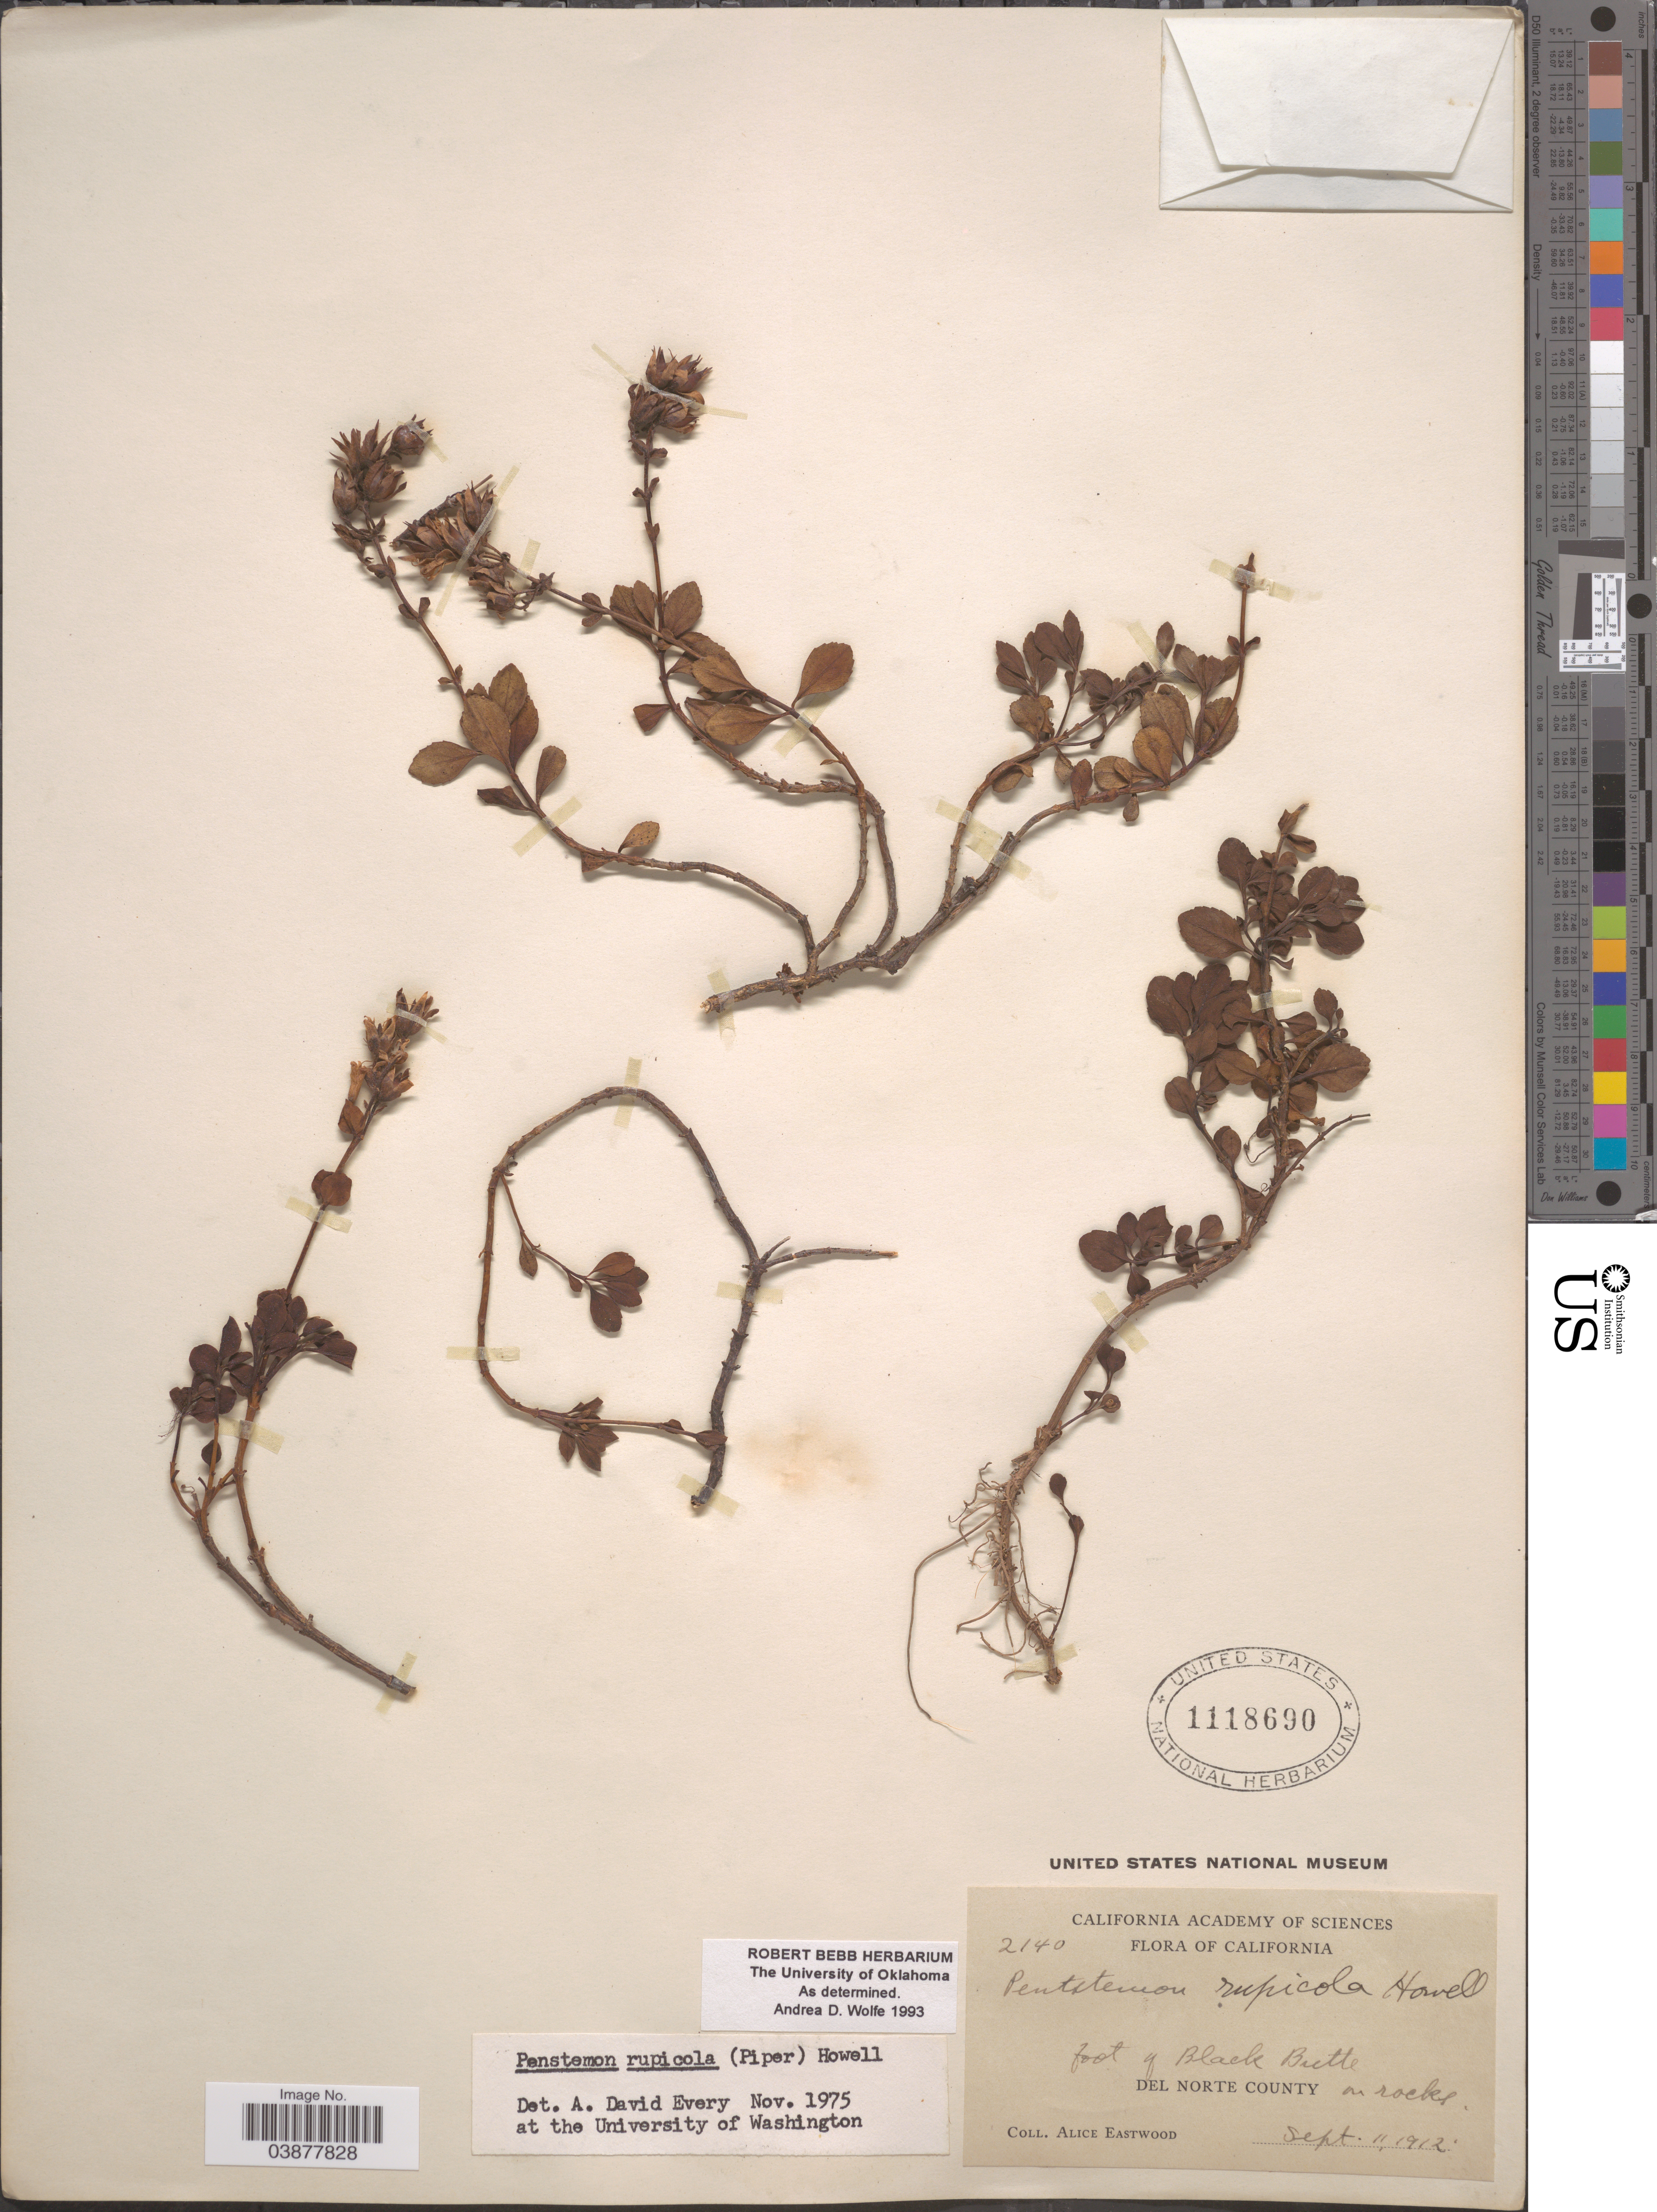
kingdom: Plantae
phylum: Tracheophyta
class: Magnoliopsida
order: Lamiales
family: Plantaginaceae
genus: Penstemon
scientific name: Penstemon rupicola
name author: (Piper) Howell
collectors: A. Eastwood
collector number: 2140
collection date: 1912-09-11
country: United States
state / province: California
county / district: Del Norte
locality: Foot of Black Butte. Del Norte County on rocks.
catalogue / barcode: US 1118690